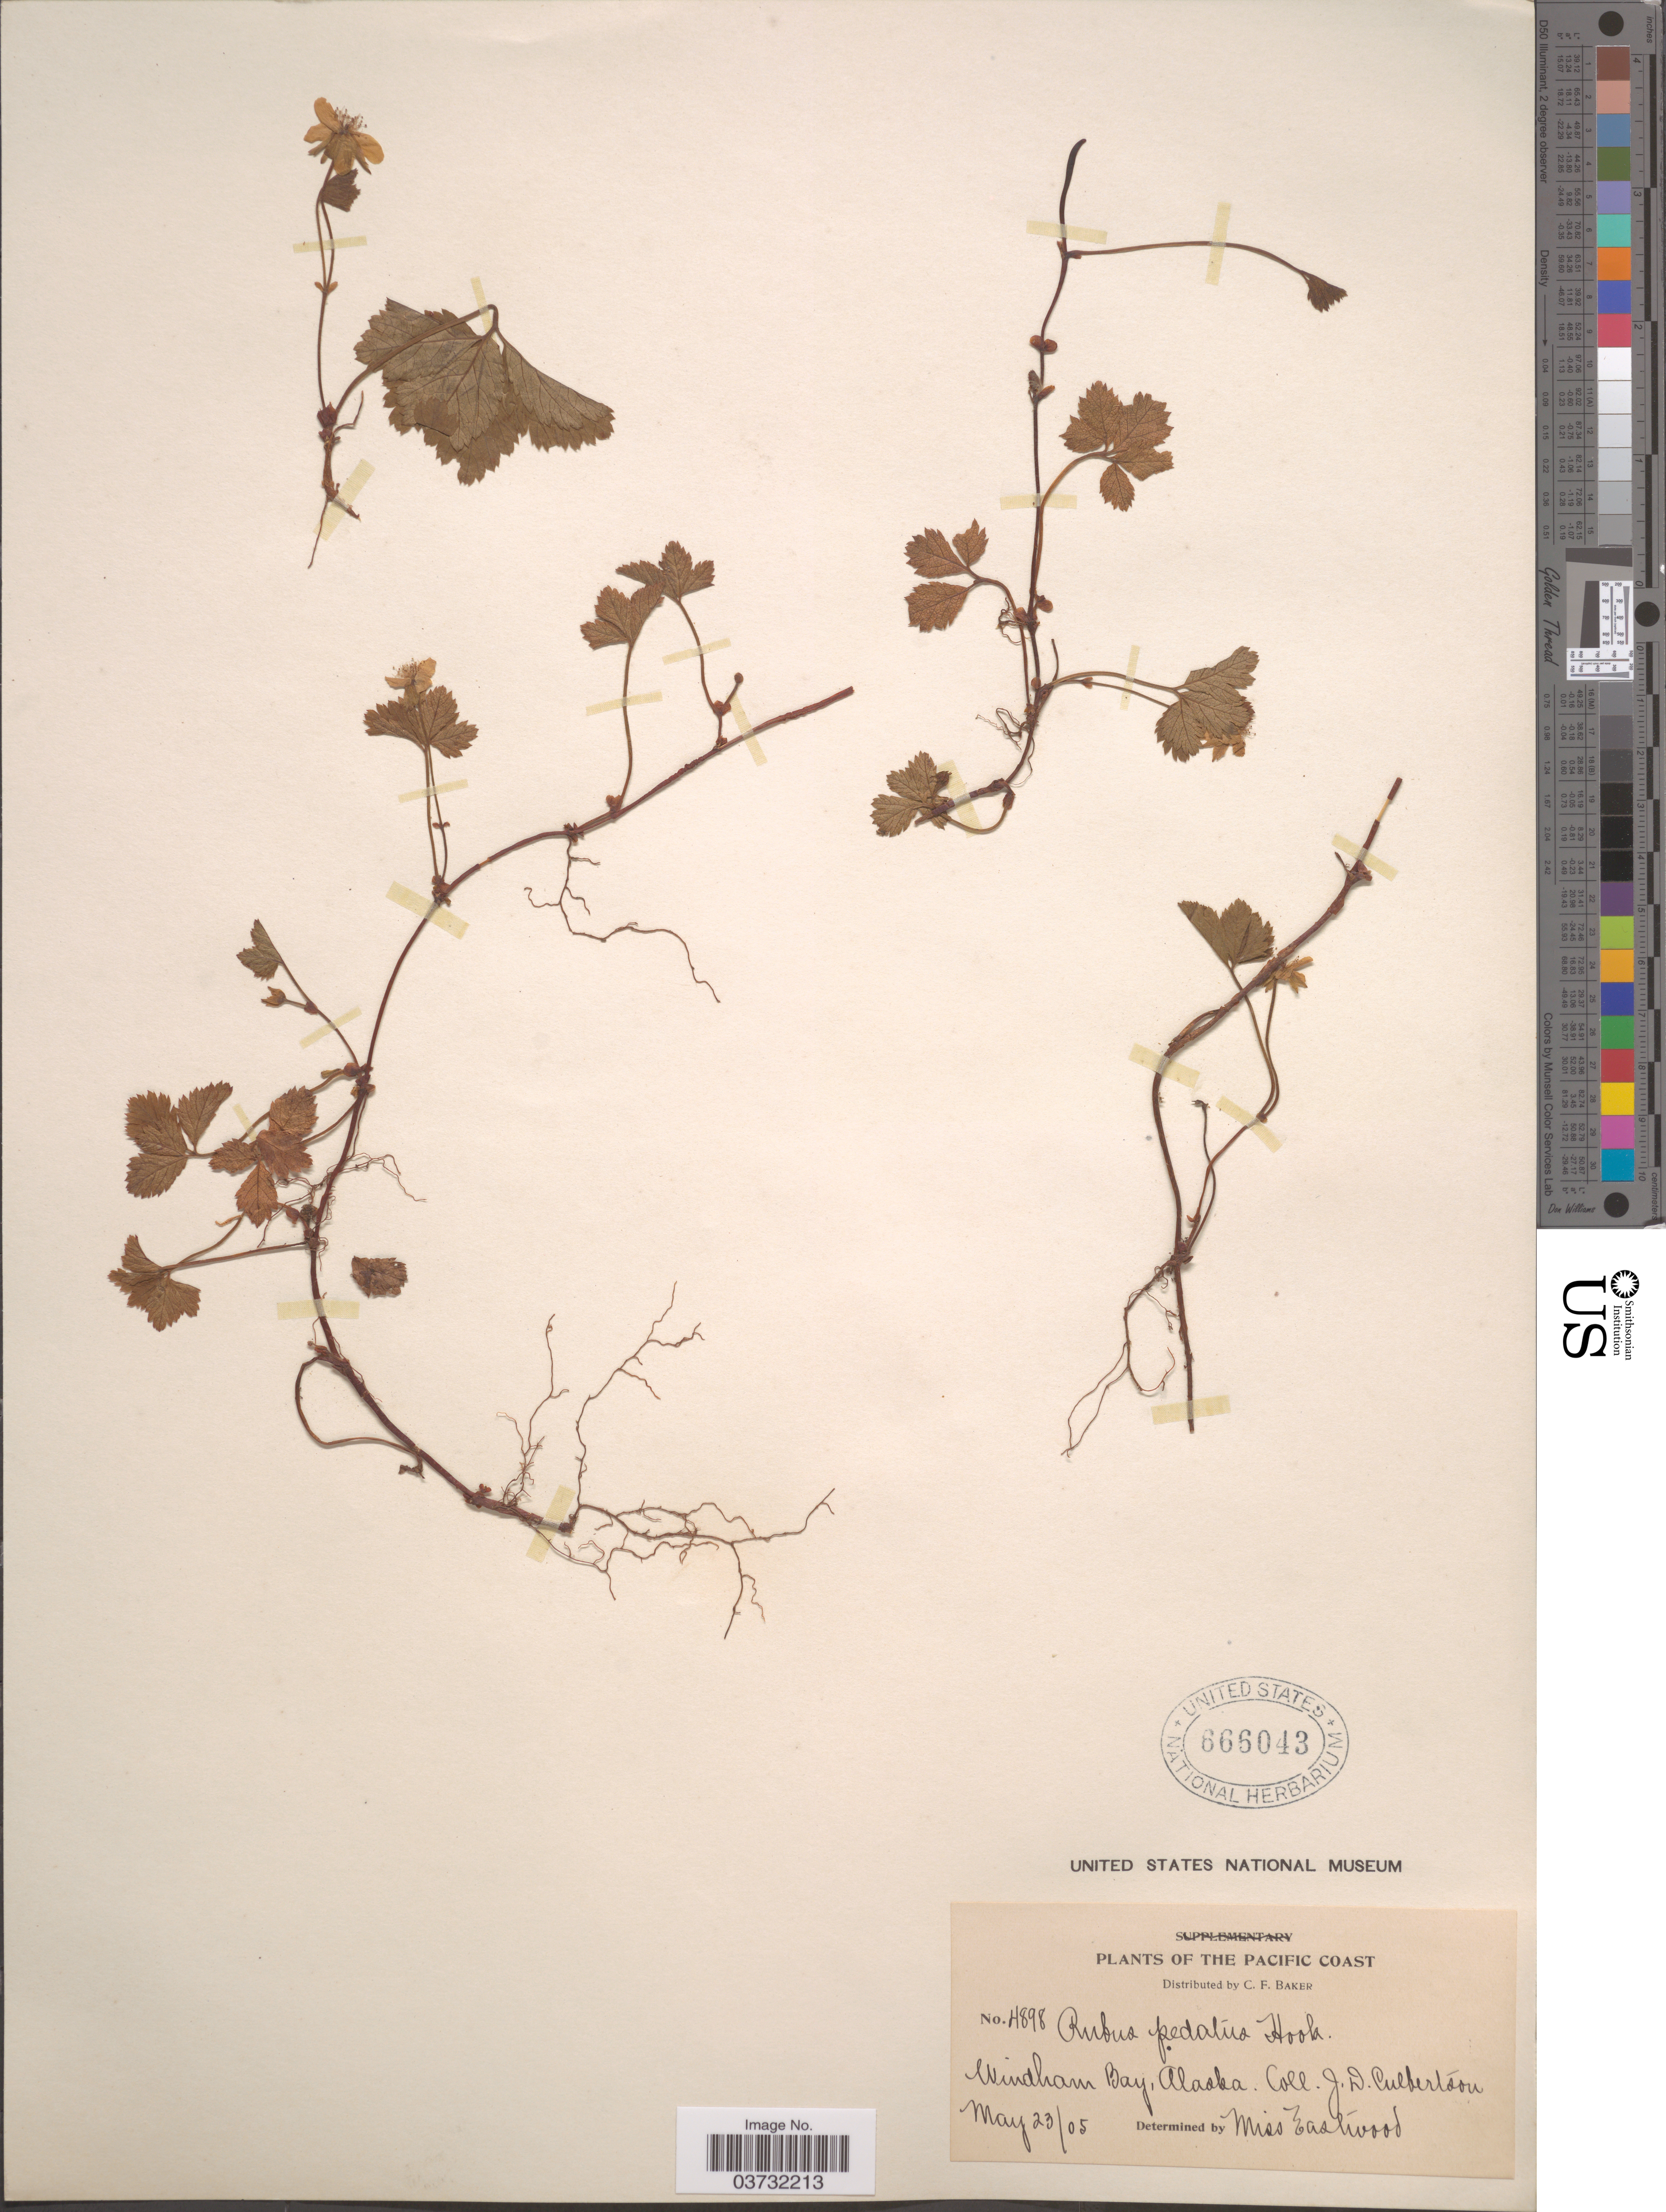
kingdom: Plantae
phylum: Tracheophyta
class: Magnoliopsida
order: Rosales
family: Rosaceae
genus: Rubus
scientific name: Rubus pedatus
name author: Sm.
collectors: J. Culbertson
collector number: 4898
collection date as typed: Transcribed d/m/y: 23/5/5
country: United States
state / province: Alaska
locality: The Pacific Coast. Windham Bay.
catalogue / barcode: US 666043